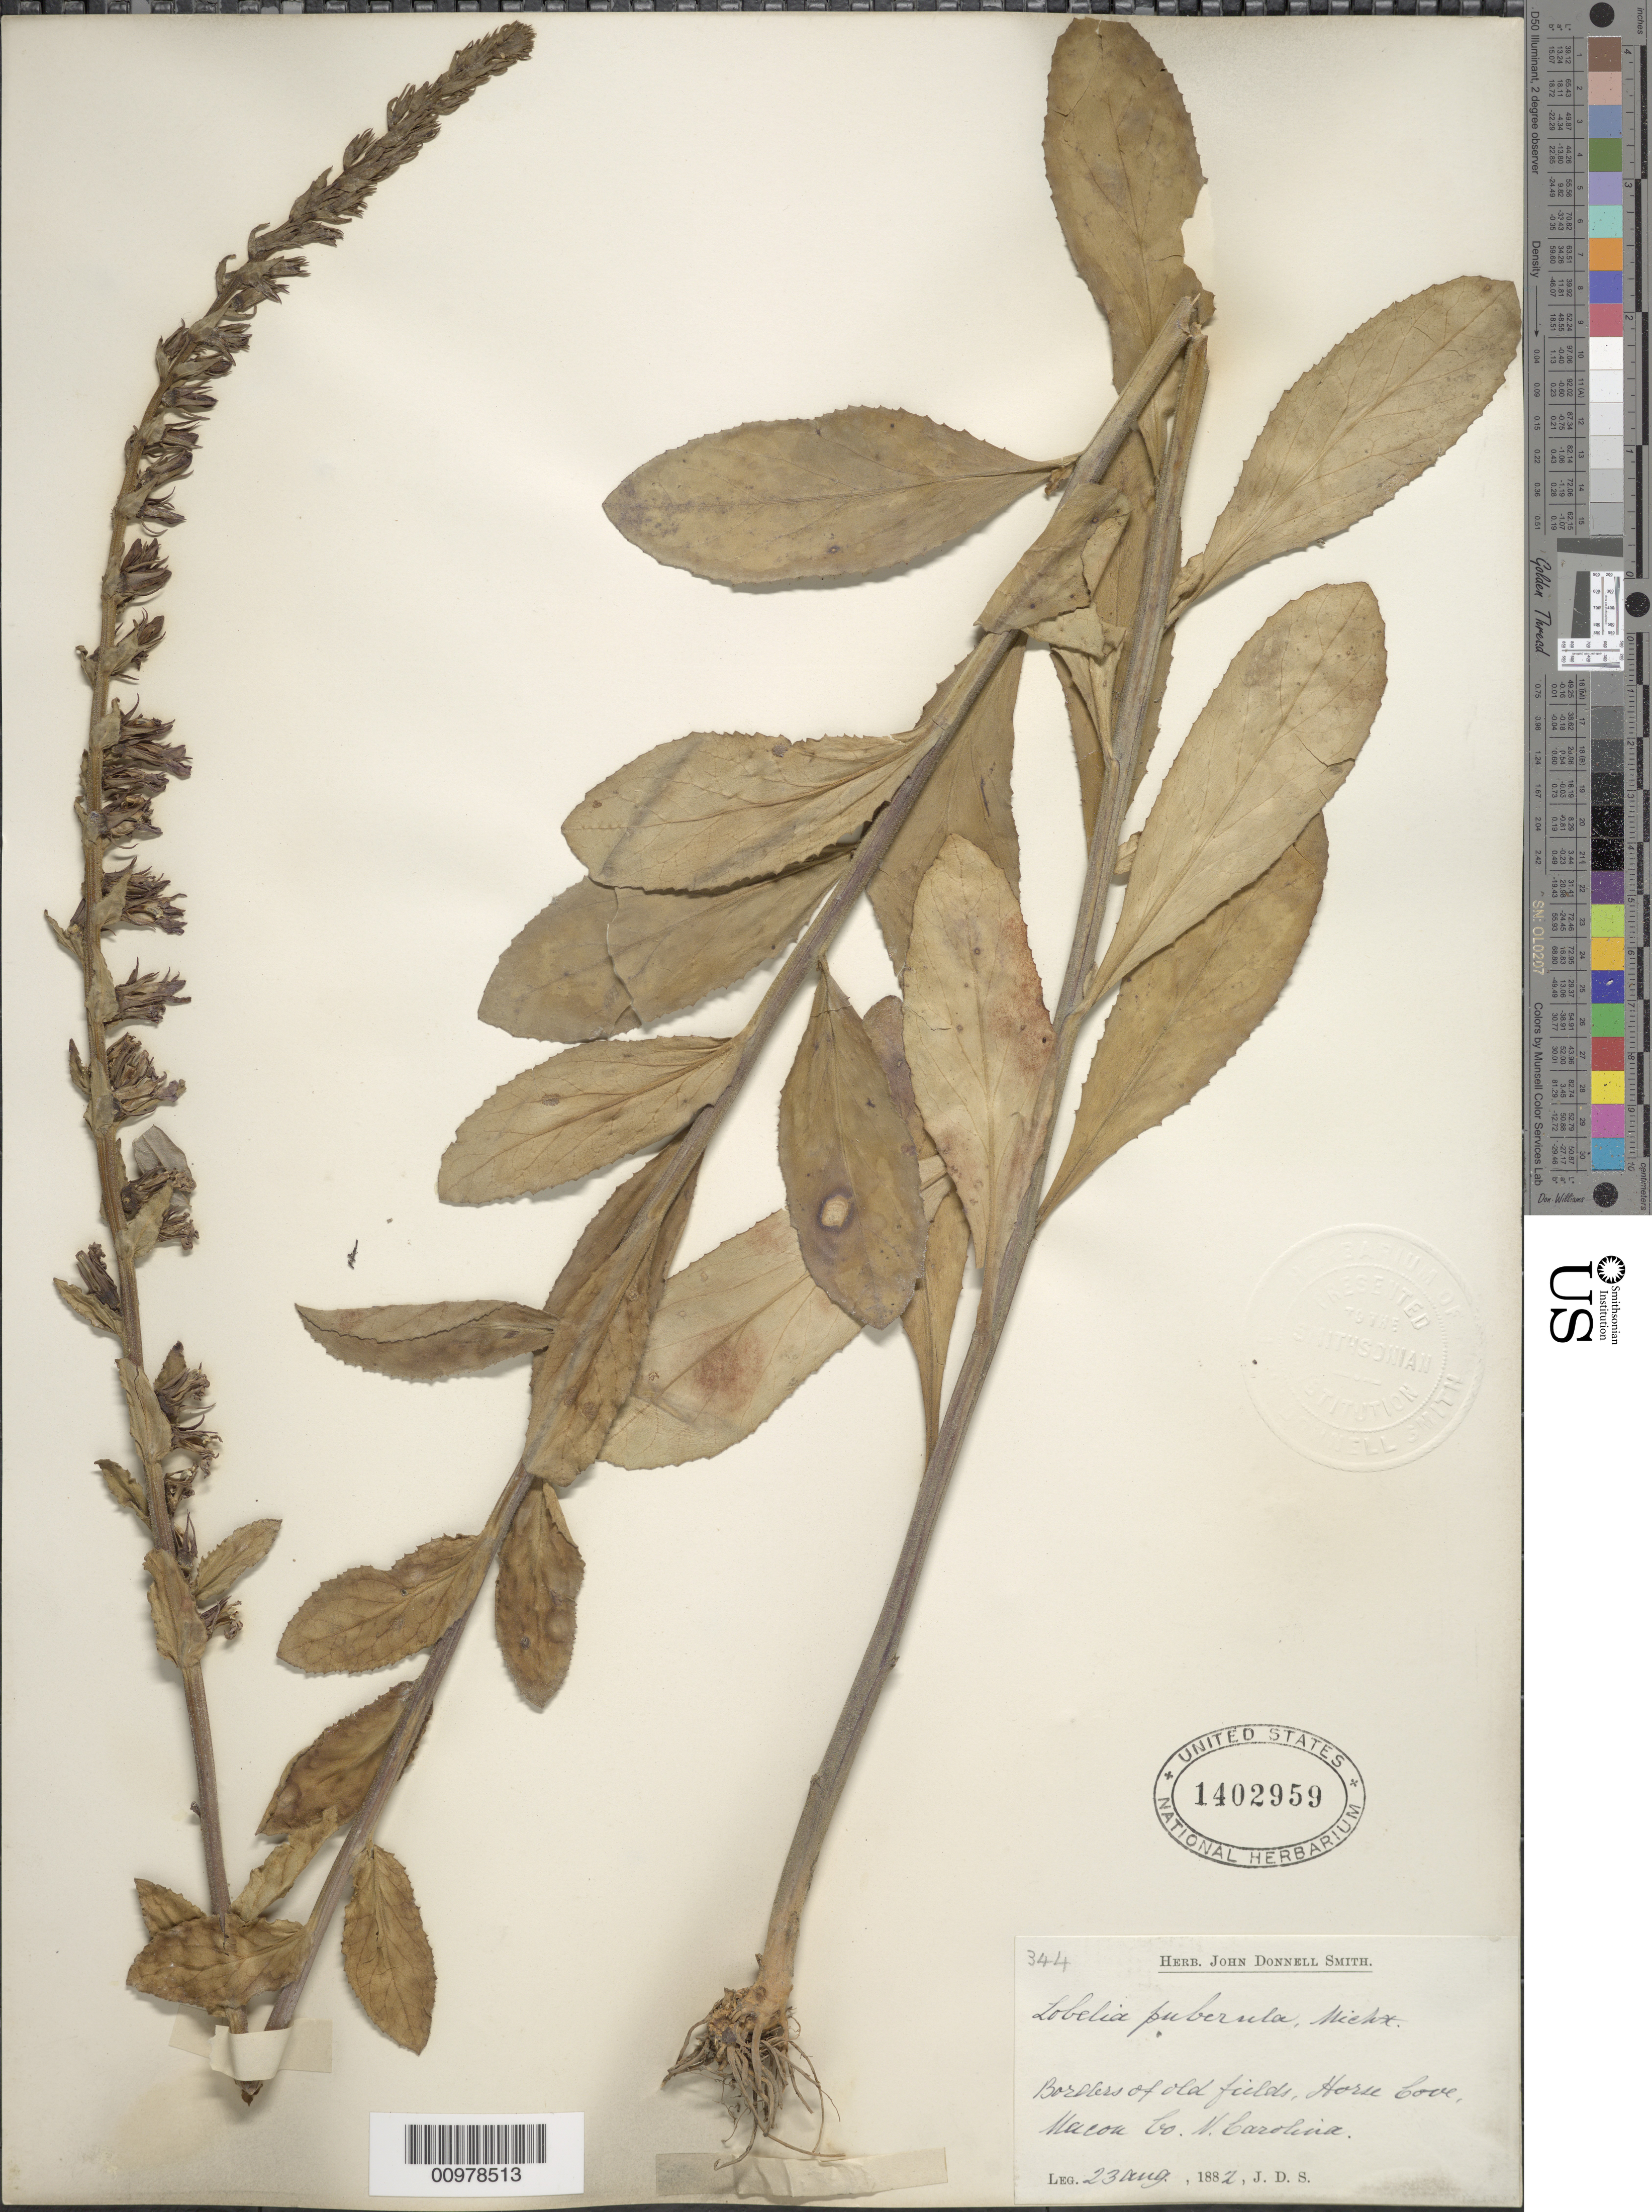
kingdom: Plantae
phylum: Tracheophyta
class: Magnoliopsida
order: Asterales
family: Campanulaceae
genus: Lobelia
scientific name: Lobelia puberula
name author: Michx.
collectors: J. Donnell Smith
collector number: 344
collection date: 1882-08-23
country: United States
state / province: North Carolina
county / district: Macon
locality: Horse Cove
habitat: borders of old field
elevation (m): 1341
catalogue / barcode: US 1402959